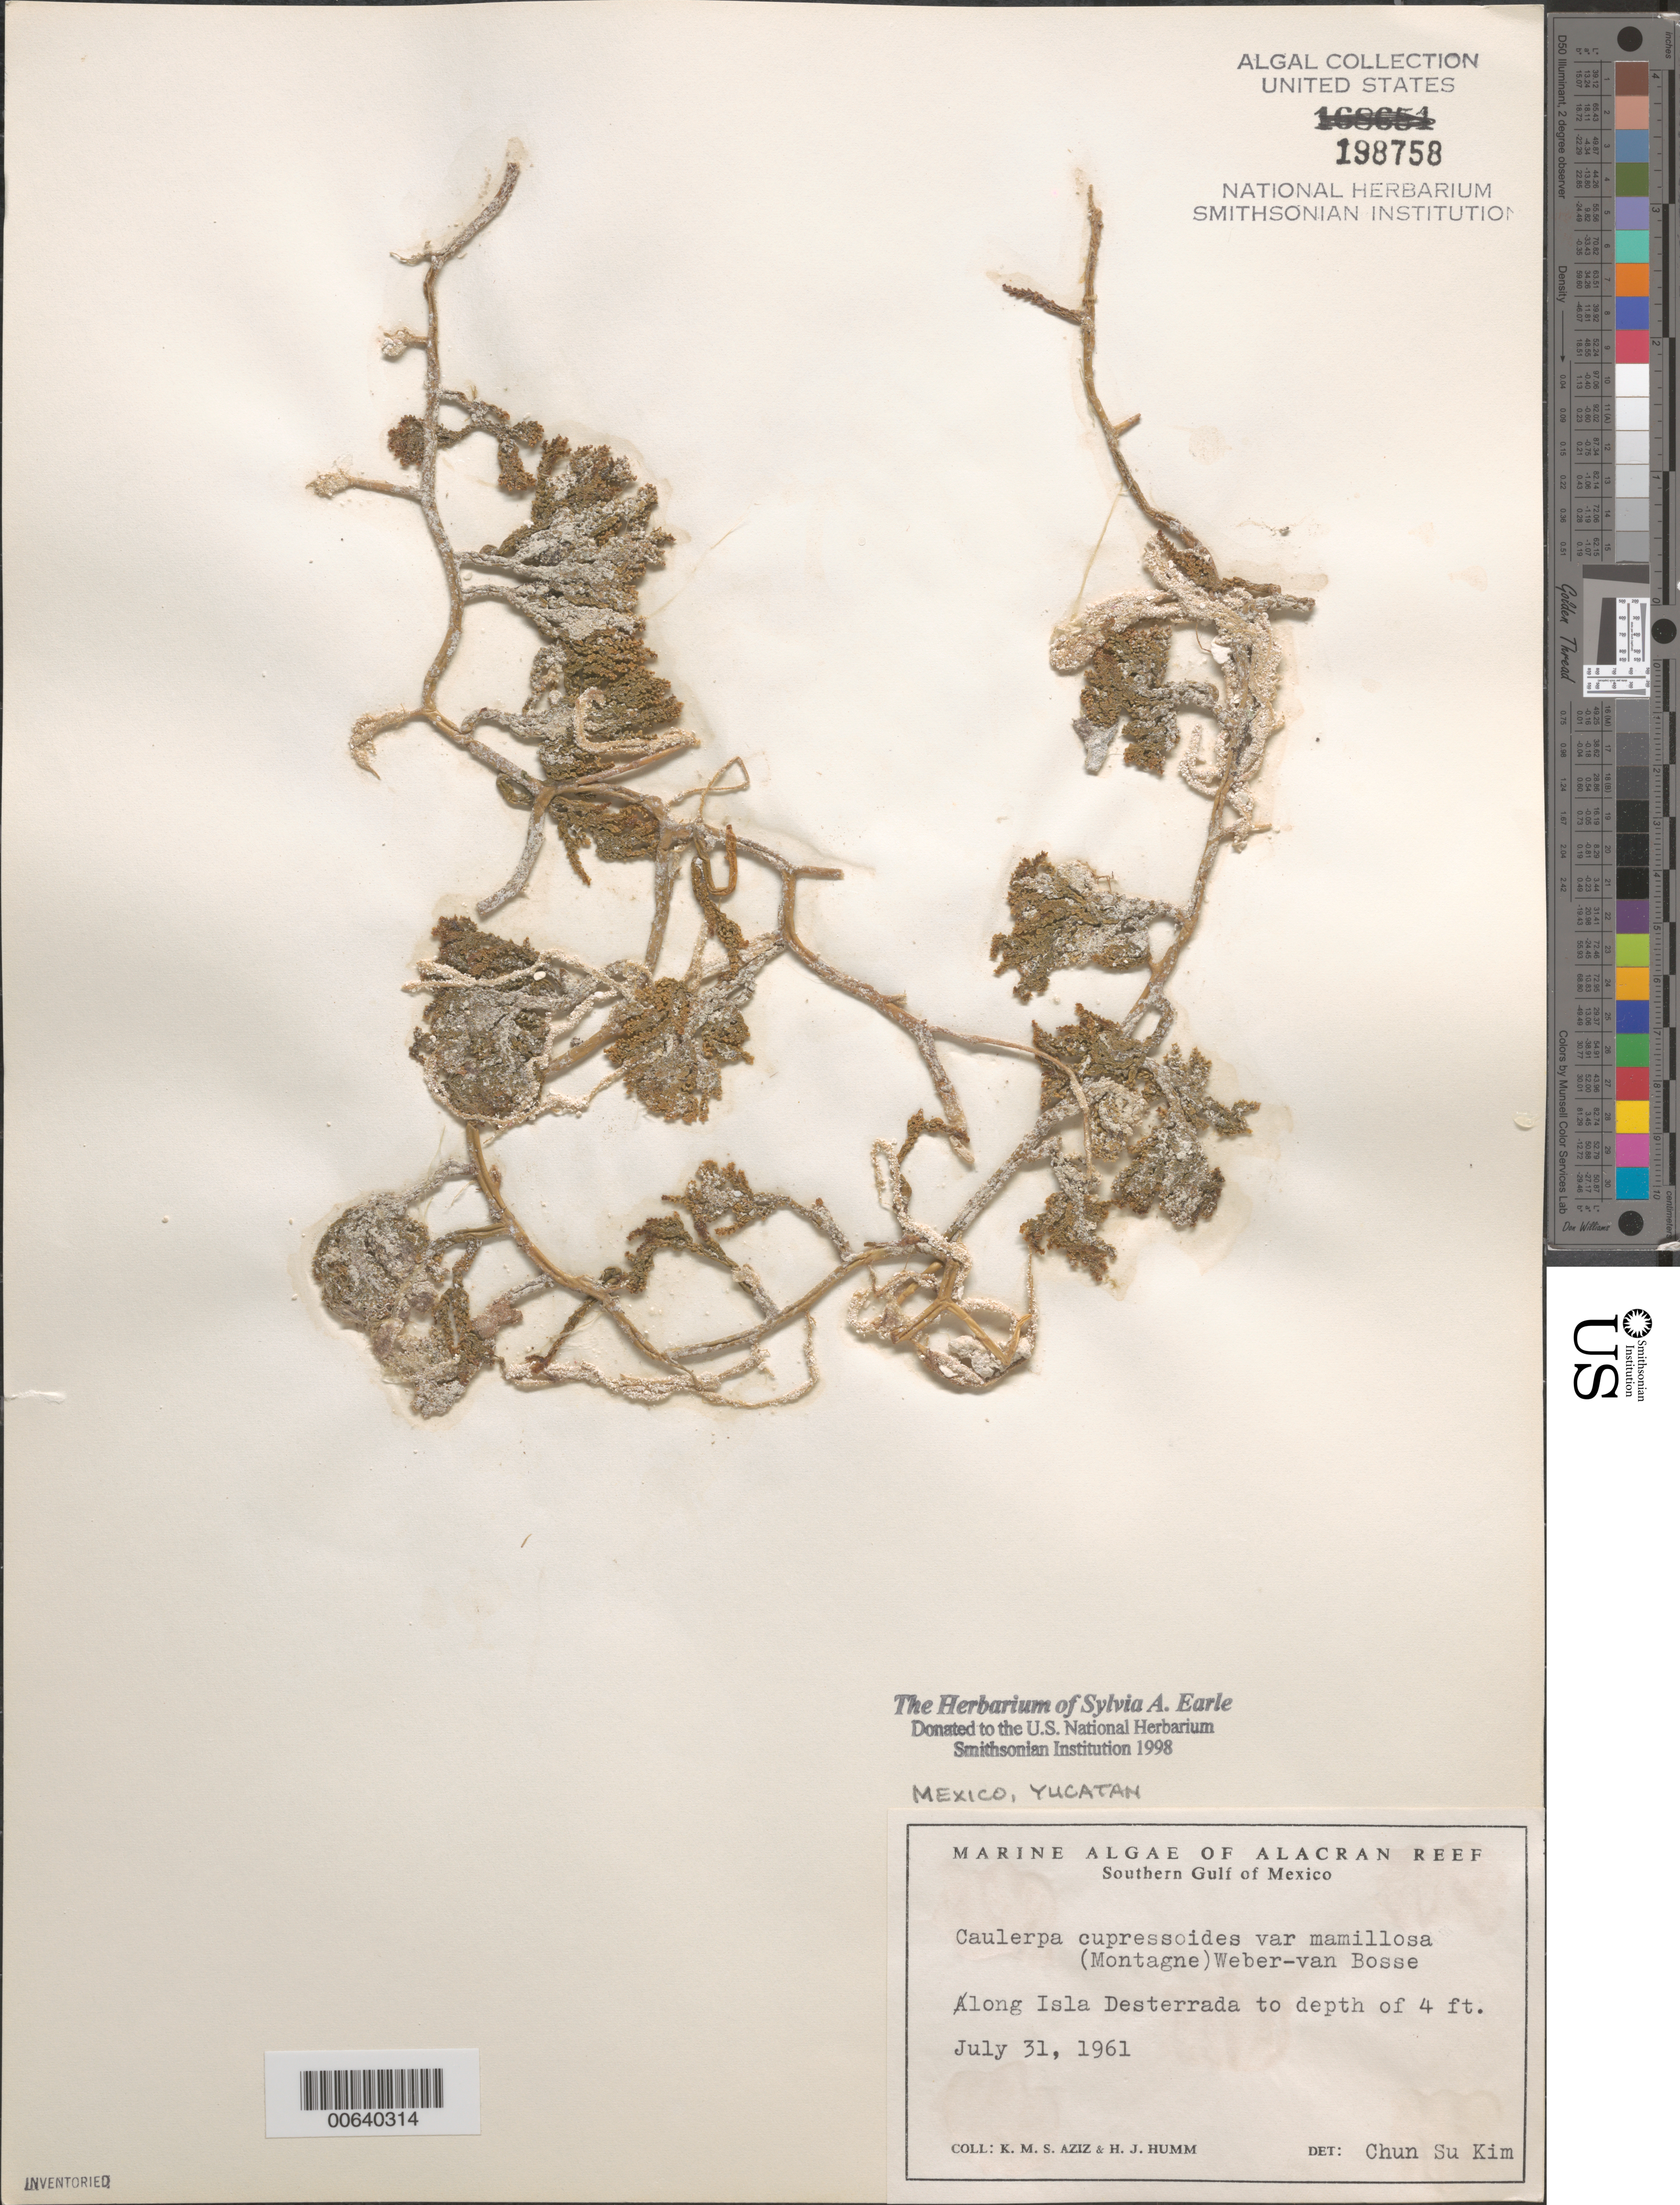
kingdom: Plantae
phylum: Chlorophyta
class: Ulvophyceae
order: Bryopsidales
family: Caulerpaceae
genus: Caulerpa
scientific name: Caulerpa cupressoides var. mamillosa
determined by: Kim, Chun Su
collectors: K. M. Aziz & H. J. Humm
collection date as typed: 31 Jul 1960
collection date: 1960-07-31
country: Mexico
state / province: Yucatan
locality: Alacran Reef, Isla Desterrada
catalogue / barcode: US 198758